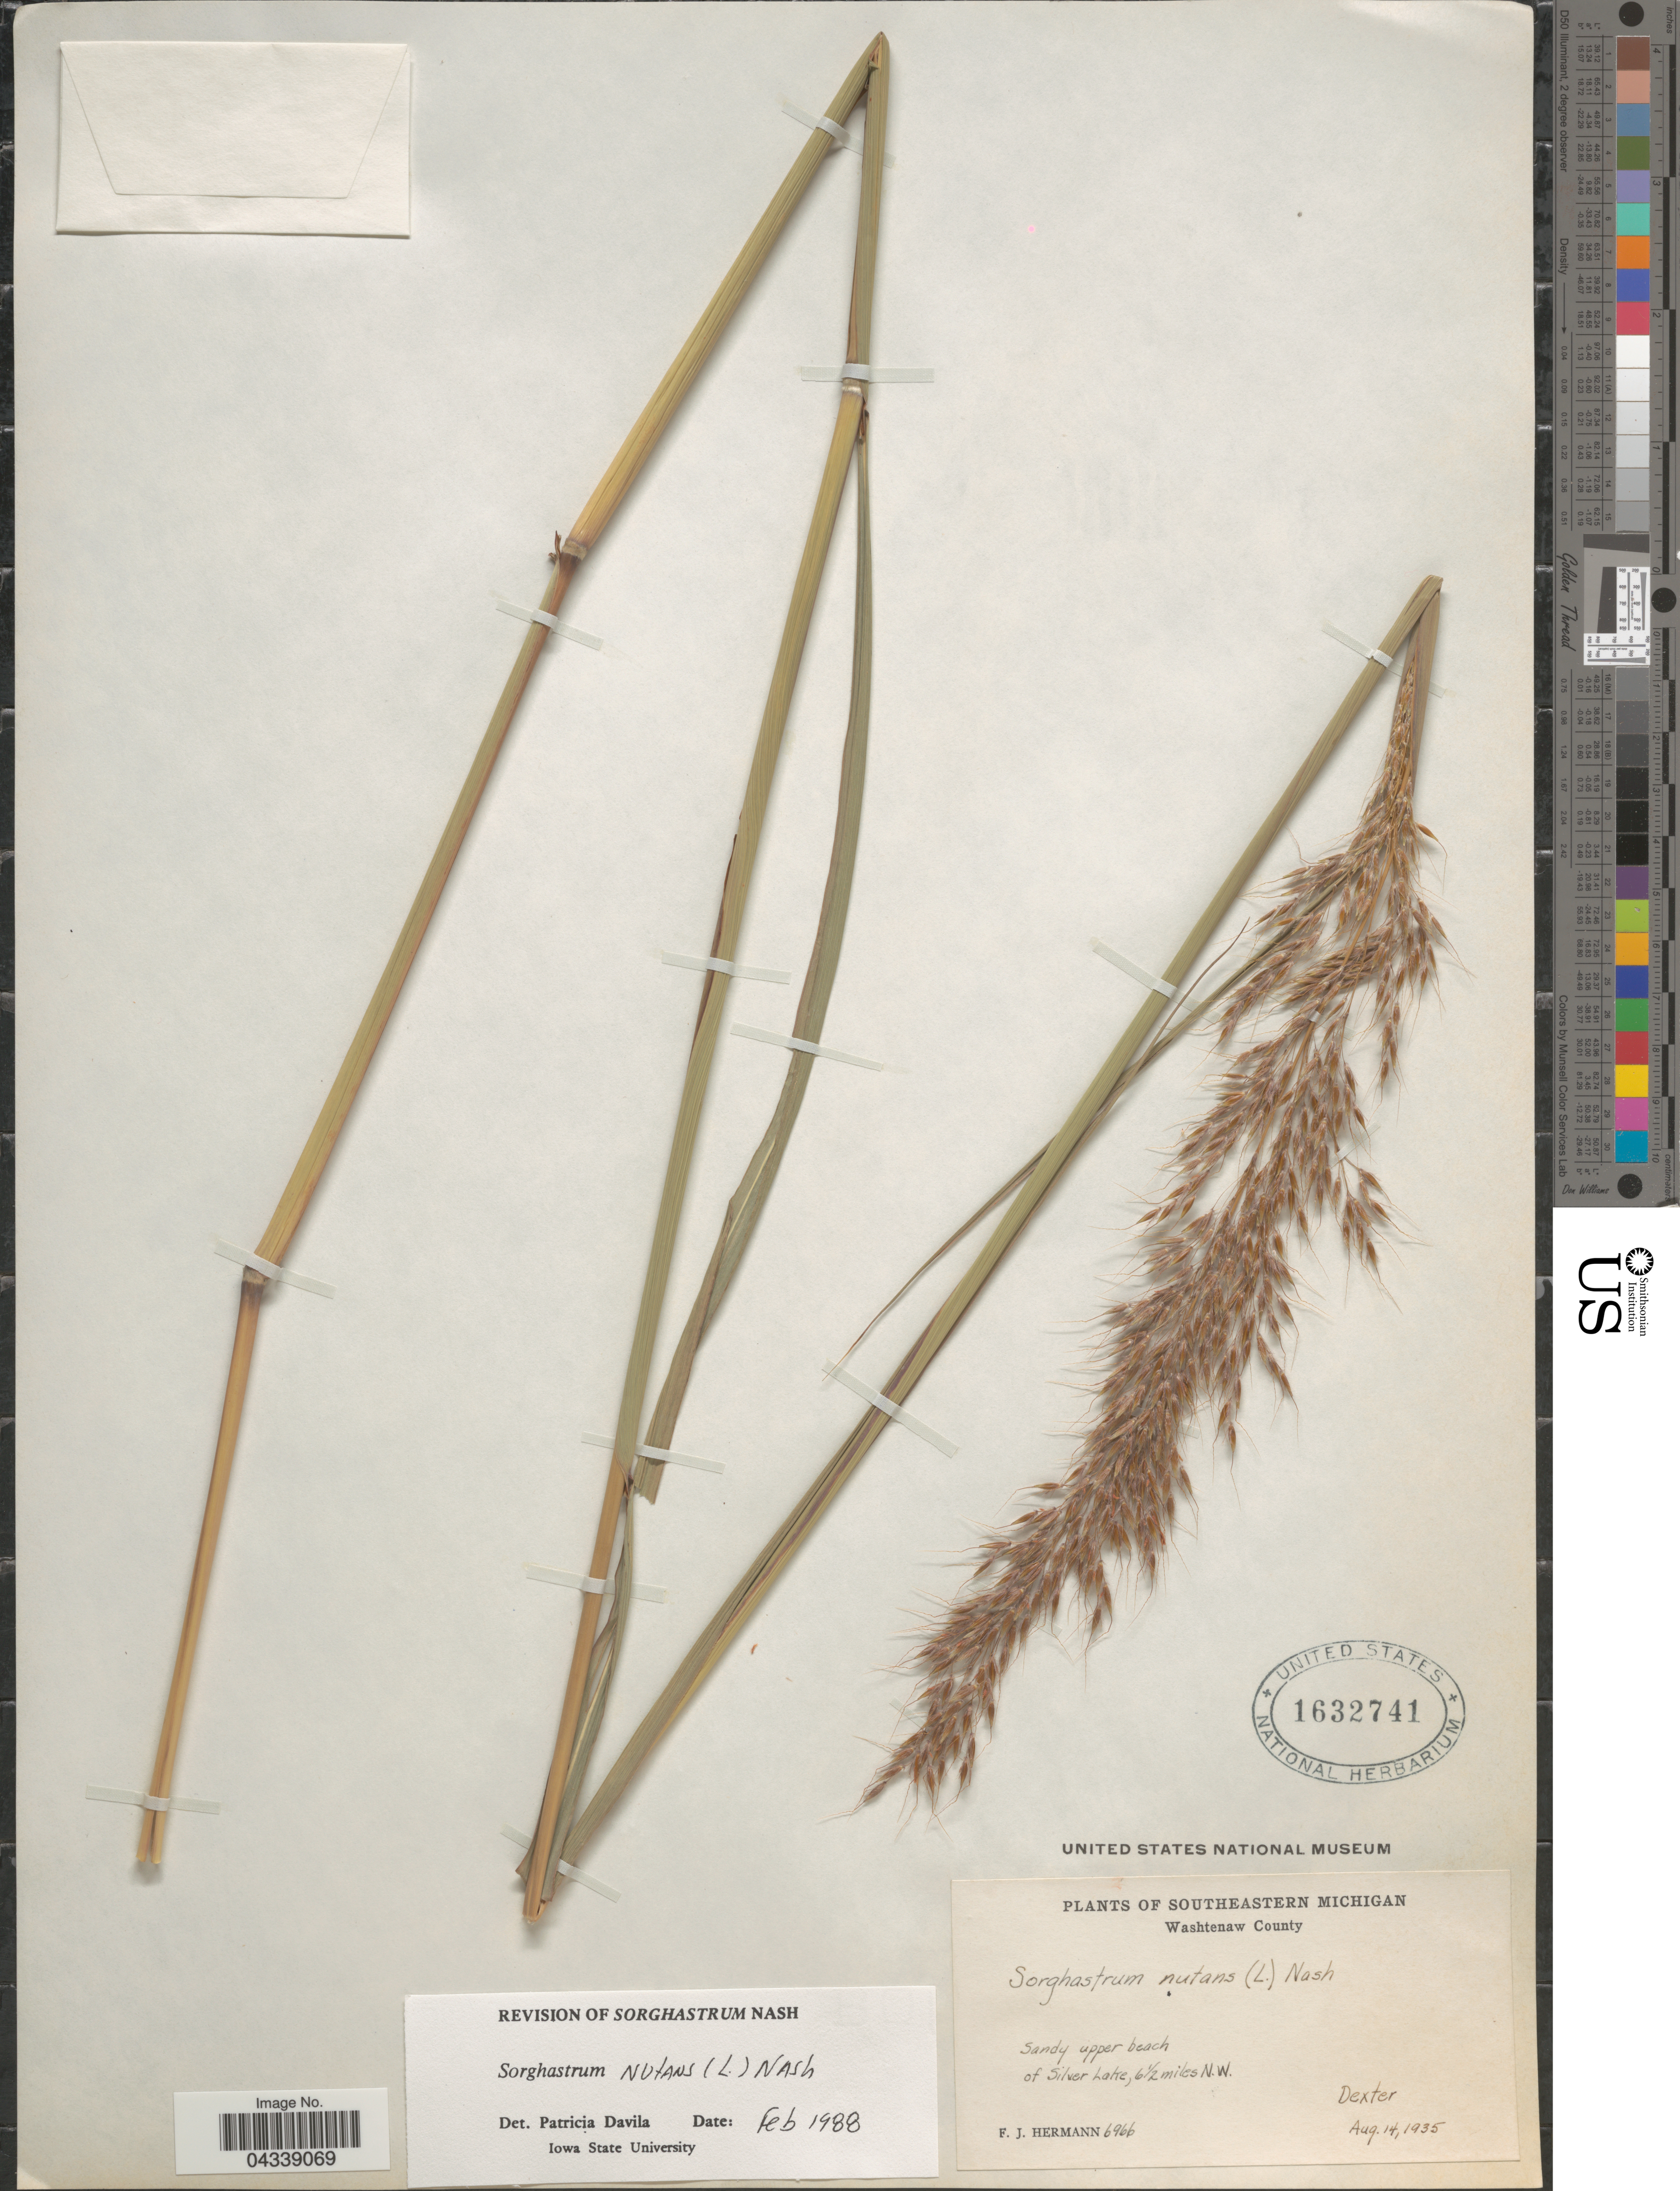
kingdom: Plantae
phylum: Tracheophyta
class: Liliopsida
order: Poales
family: Poaceae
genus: Sorghastrum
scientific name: Sorghastrum nutans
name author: (L.) Nash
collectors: F. J. Hermann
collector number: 6966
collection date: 1935-08-14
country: United States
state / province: Michigan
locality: Southeastern Michigan. Washtenaw County. Sandy upper beach of Silver Lake, 6½ miles N.W. Dexter.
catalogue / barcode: US 1632741